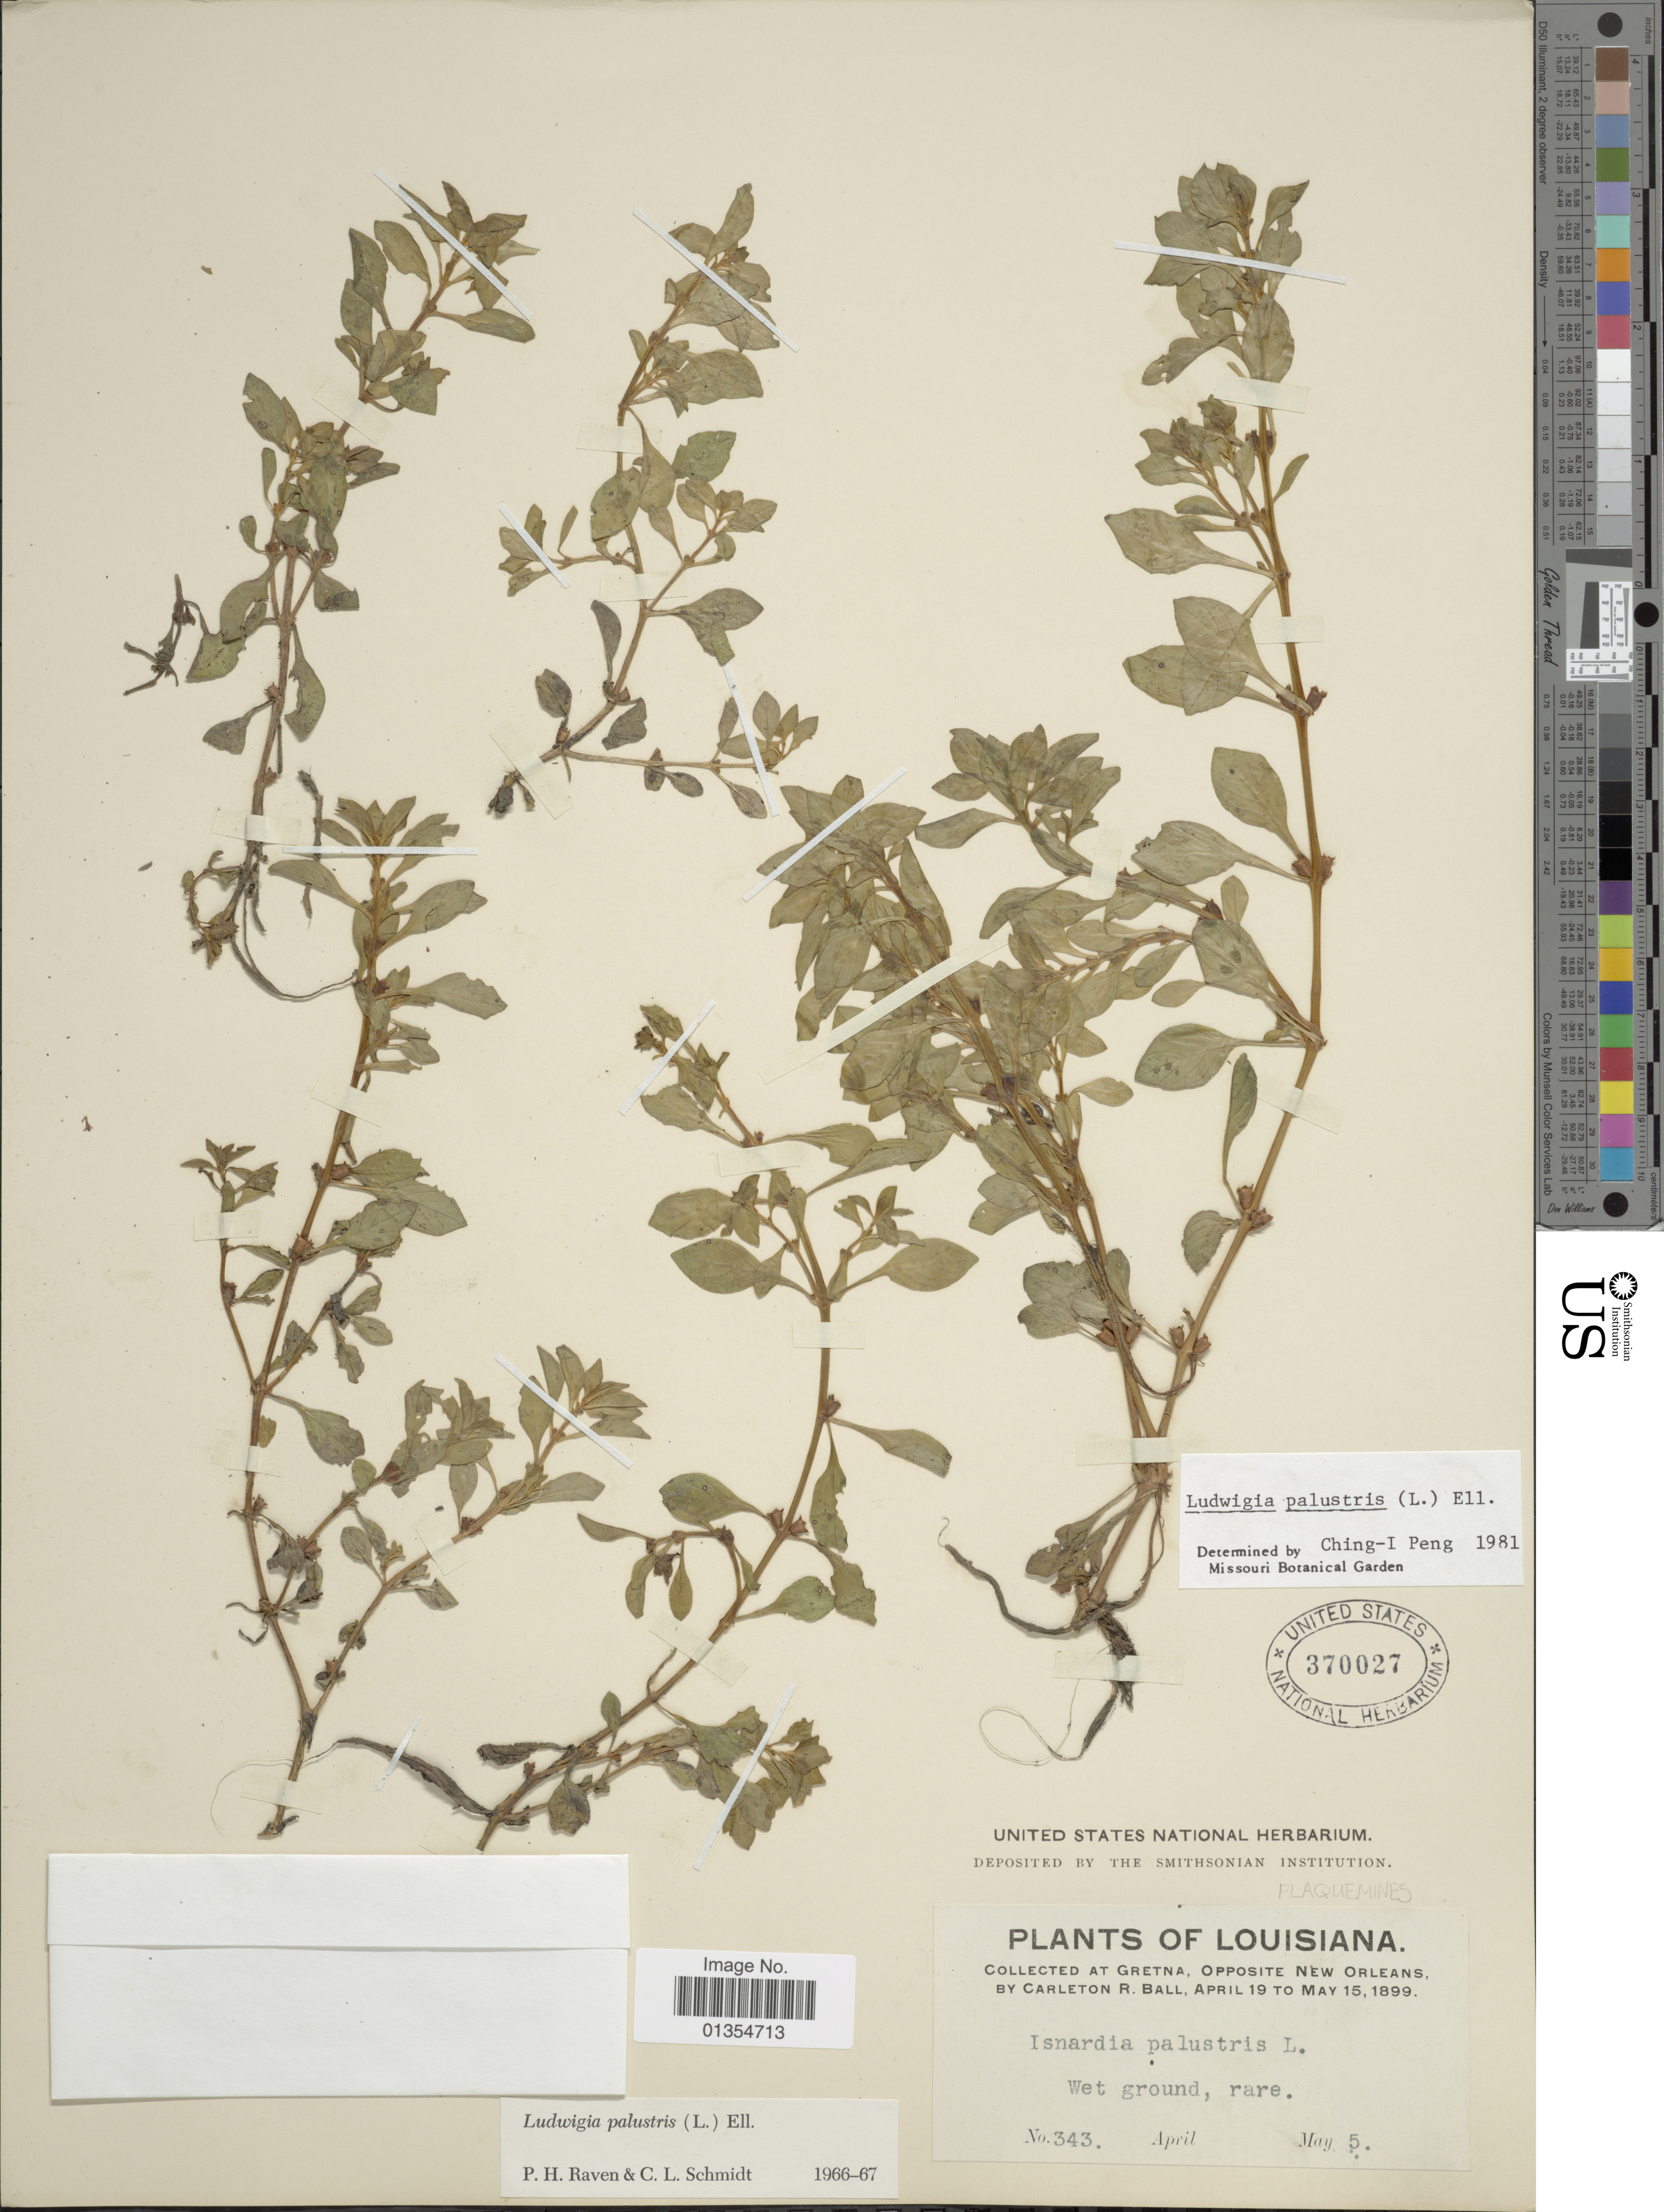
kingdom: Plantae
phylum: Tracheophyta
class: Magnoliopsida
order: Myrtales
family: Onagraceae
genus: Ludwigia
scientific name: Ludwigia palustris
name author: (L.) Elliott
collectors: C. R. Ball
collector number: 343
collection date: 1899-05-05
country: United States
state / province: Louisiana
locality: Gretna, opposite New Orleans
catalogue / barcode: US 370027